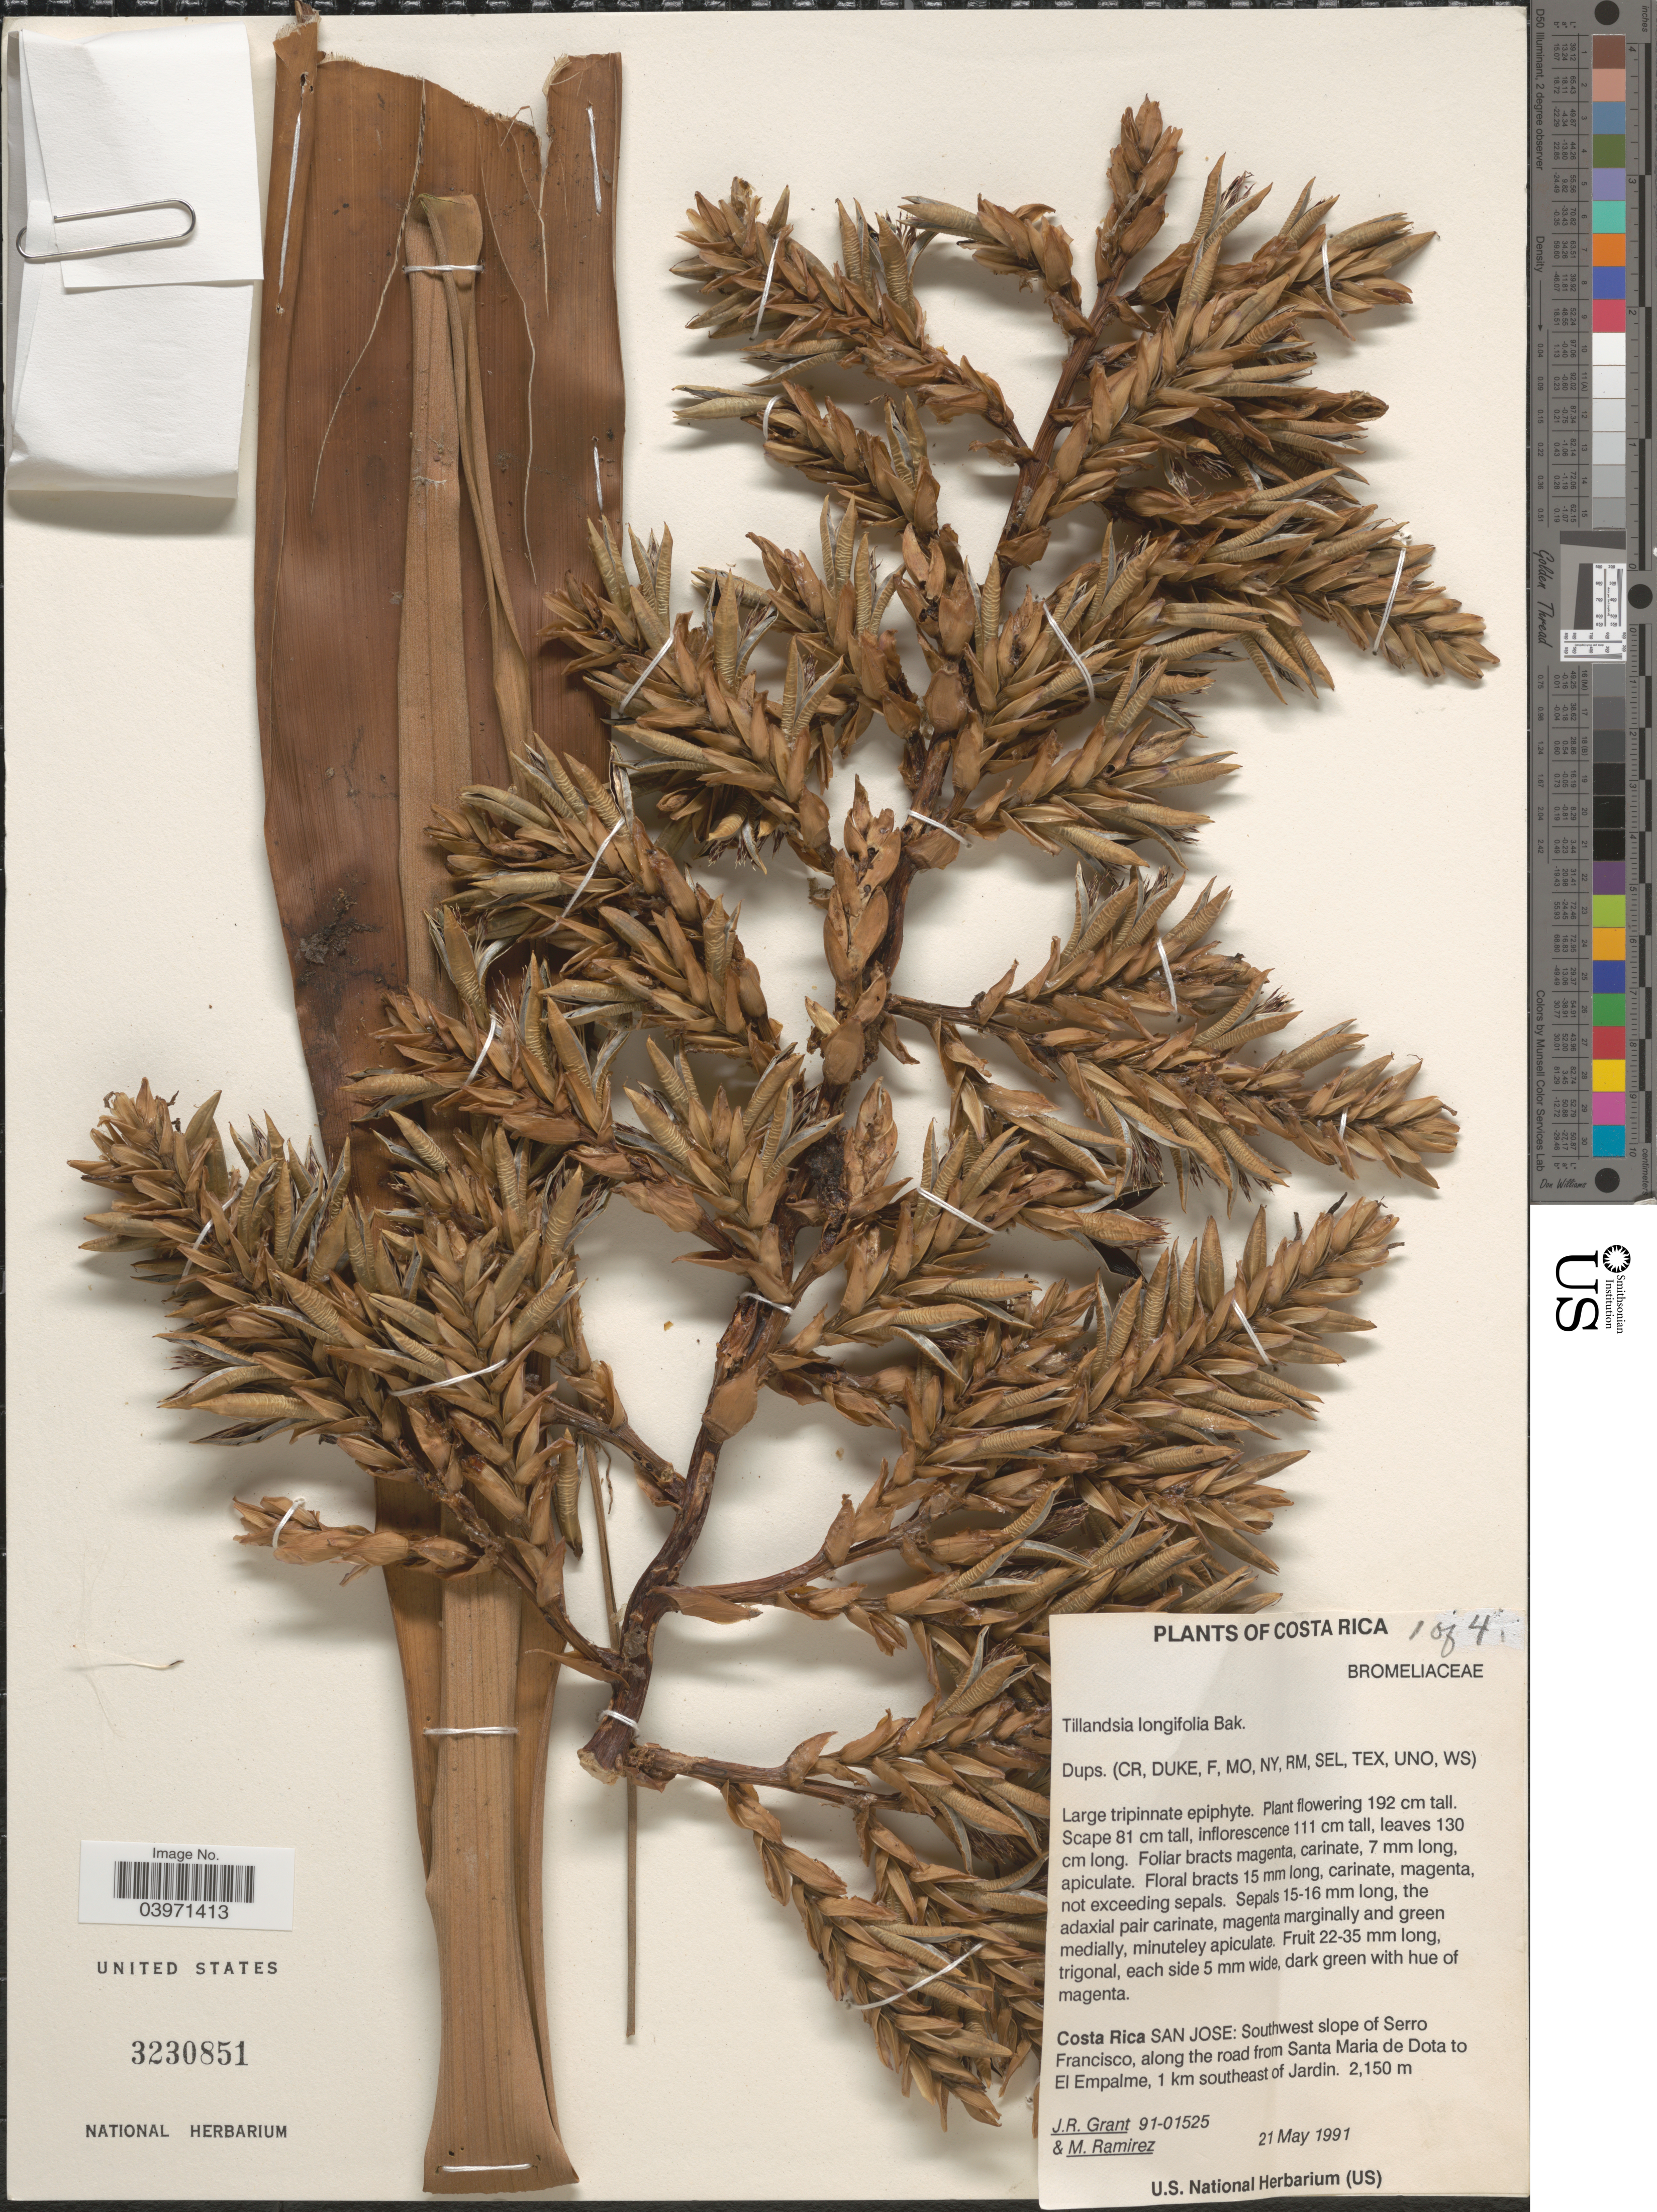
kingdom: Plantae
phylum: Tracheophyta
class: Liliopsida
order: Poales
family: Bromeliaceae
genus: Tillandsia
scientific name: Tillandsia longifolia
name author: Baker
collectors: J. Grant & M. Ramirez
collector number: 91-01525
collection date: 1991-05-21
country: Costa Rica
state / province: San José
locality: Southwest slope of Serro Francisco, along the road from Santa Maria de Dota to El Empalme, 1 km southeast of Jardin.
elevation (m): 2150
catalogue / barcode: US 3230851